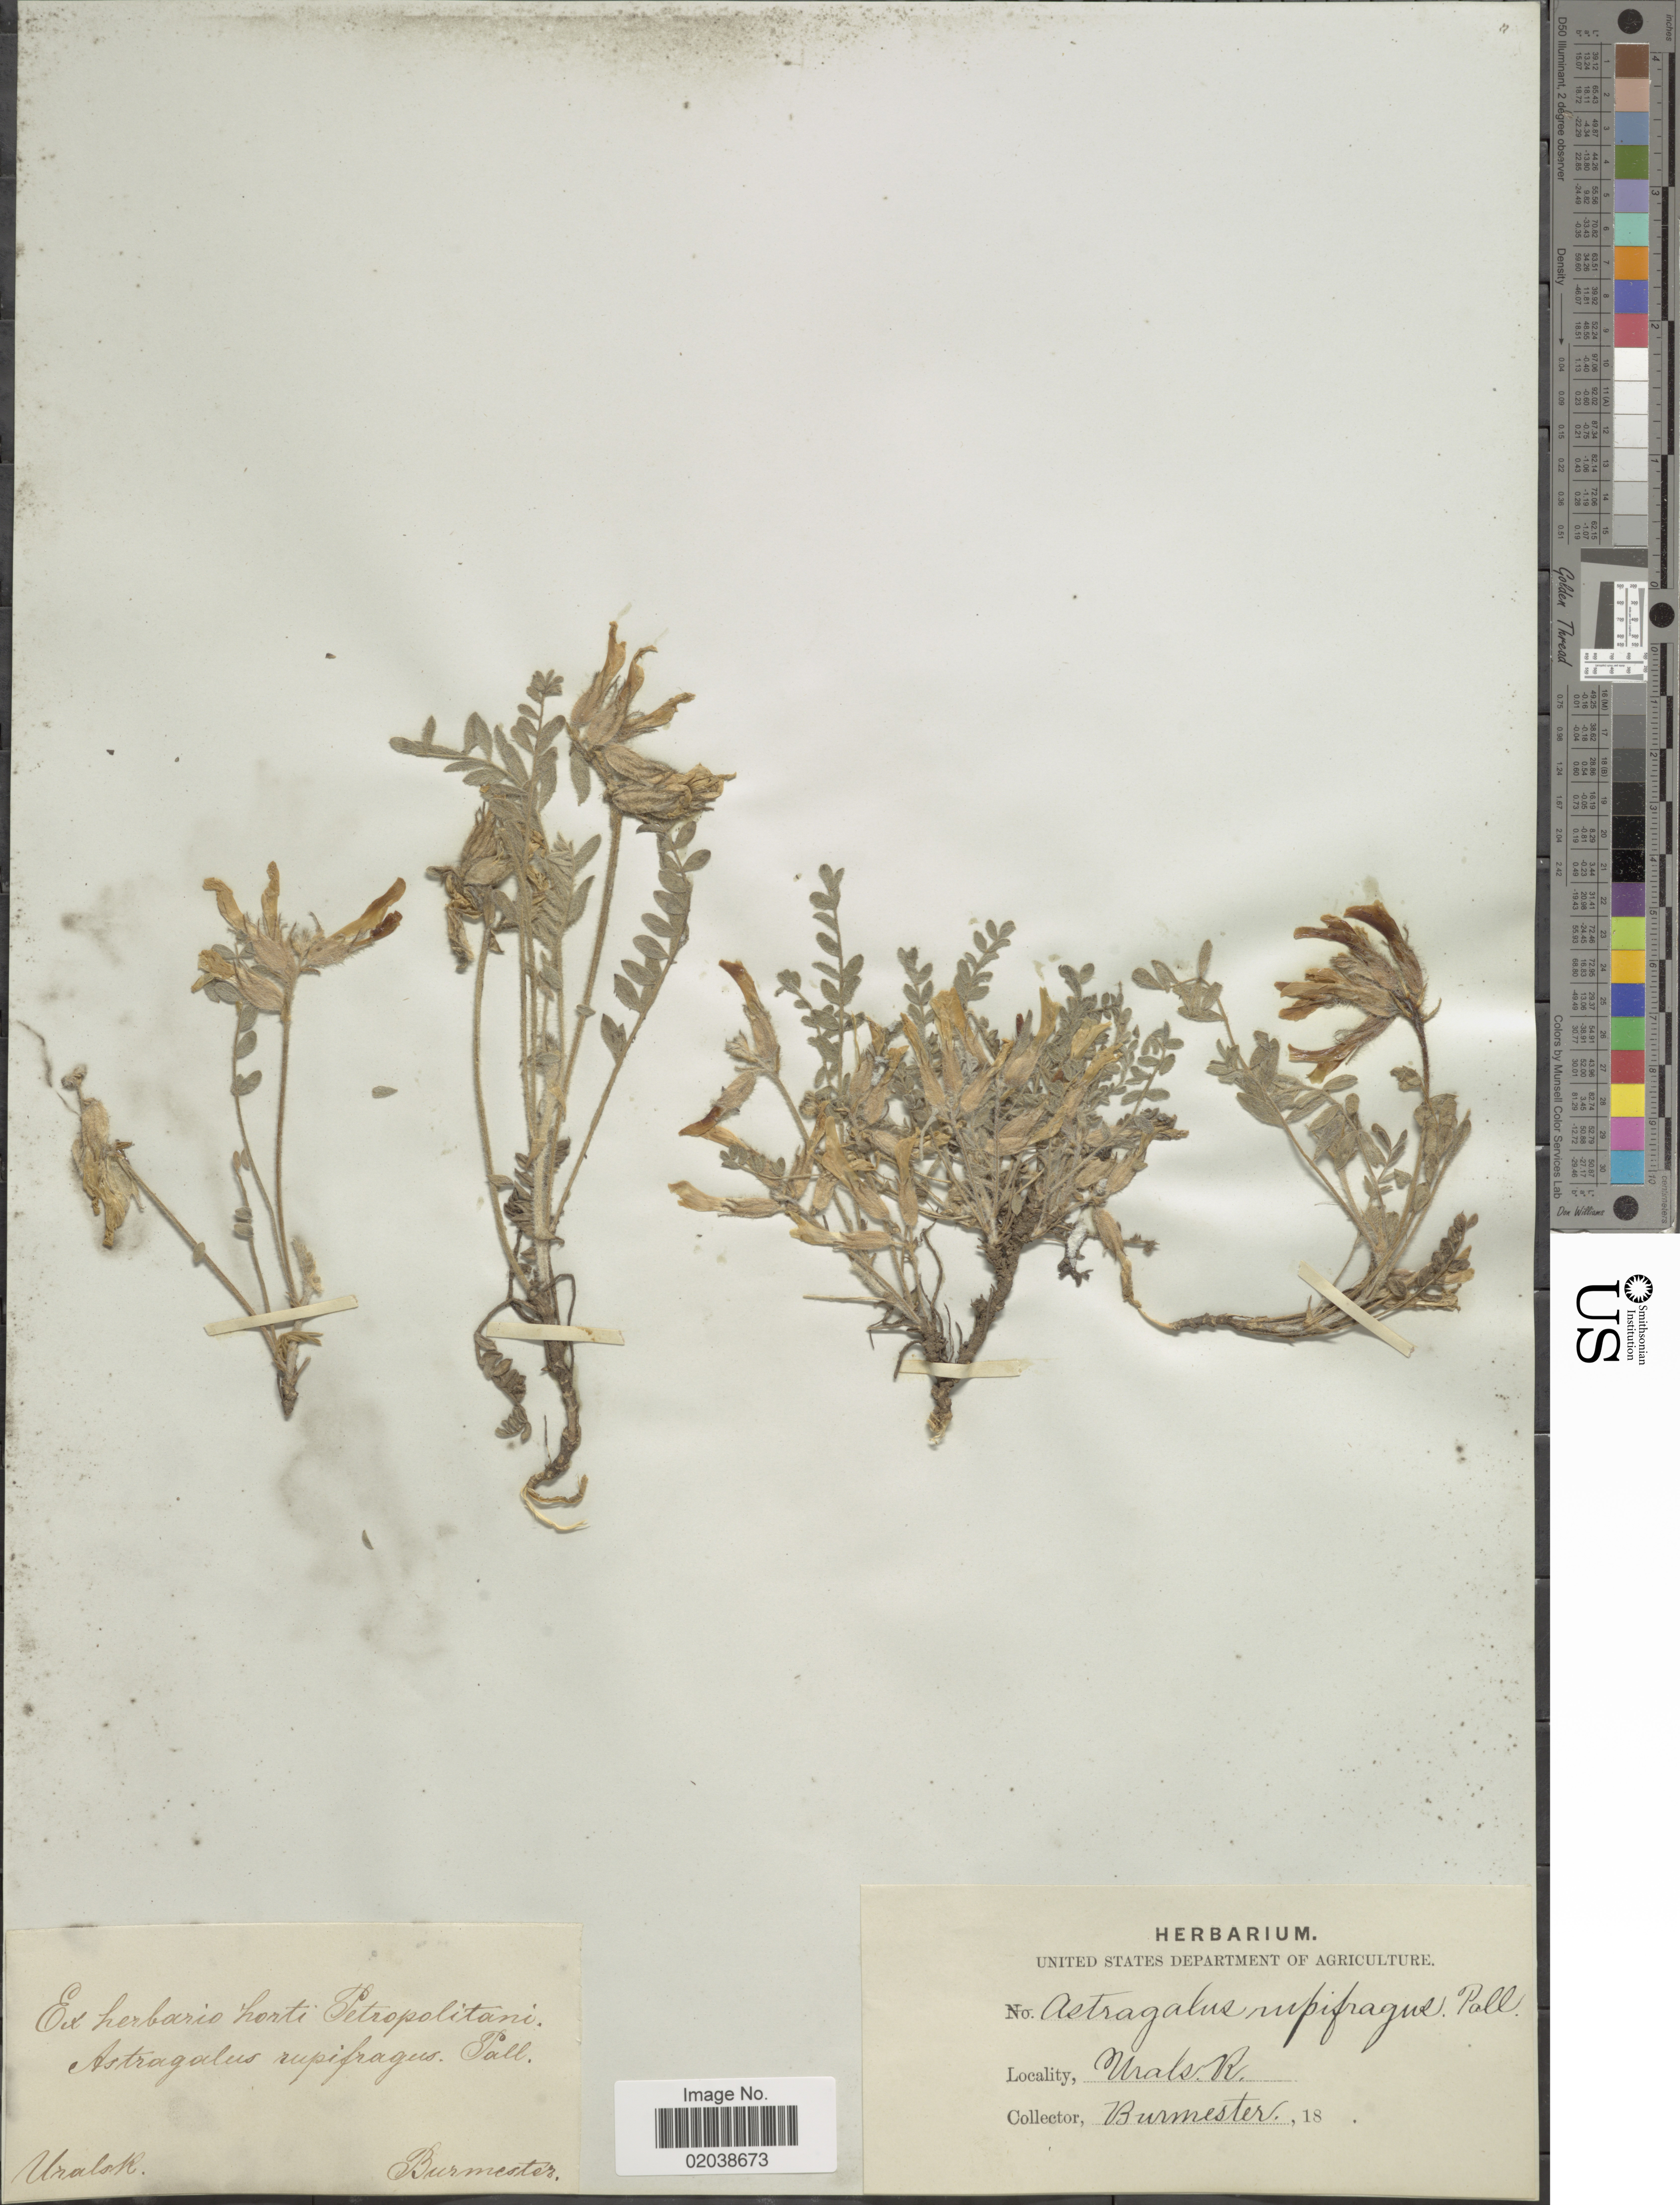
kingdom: Plantae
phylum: Tracheophyta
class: Magnoliopsida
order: Fabales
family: Fabaceae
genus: Astragalus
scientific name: Astragalus rupifragus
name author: Pall.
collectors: Burmester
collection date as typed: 18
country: Russian Federation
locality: Urats. R.